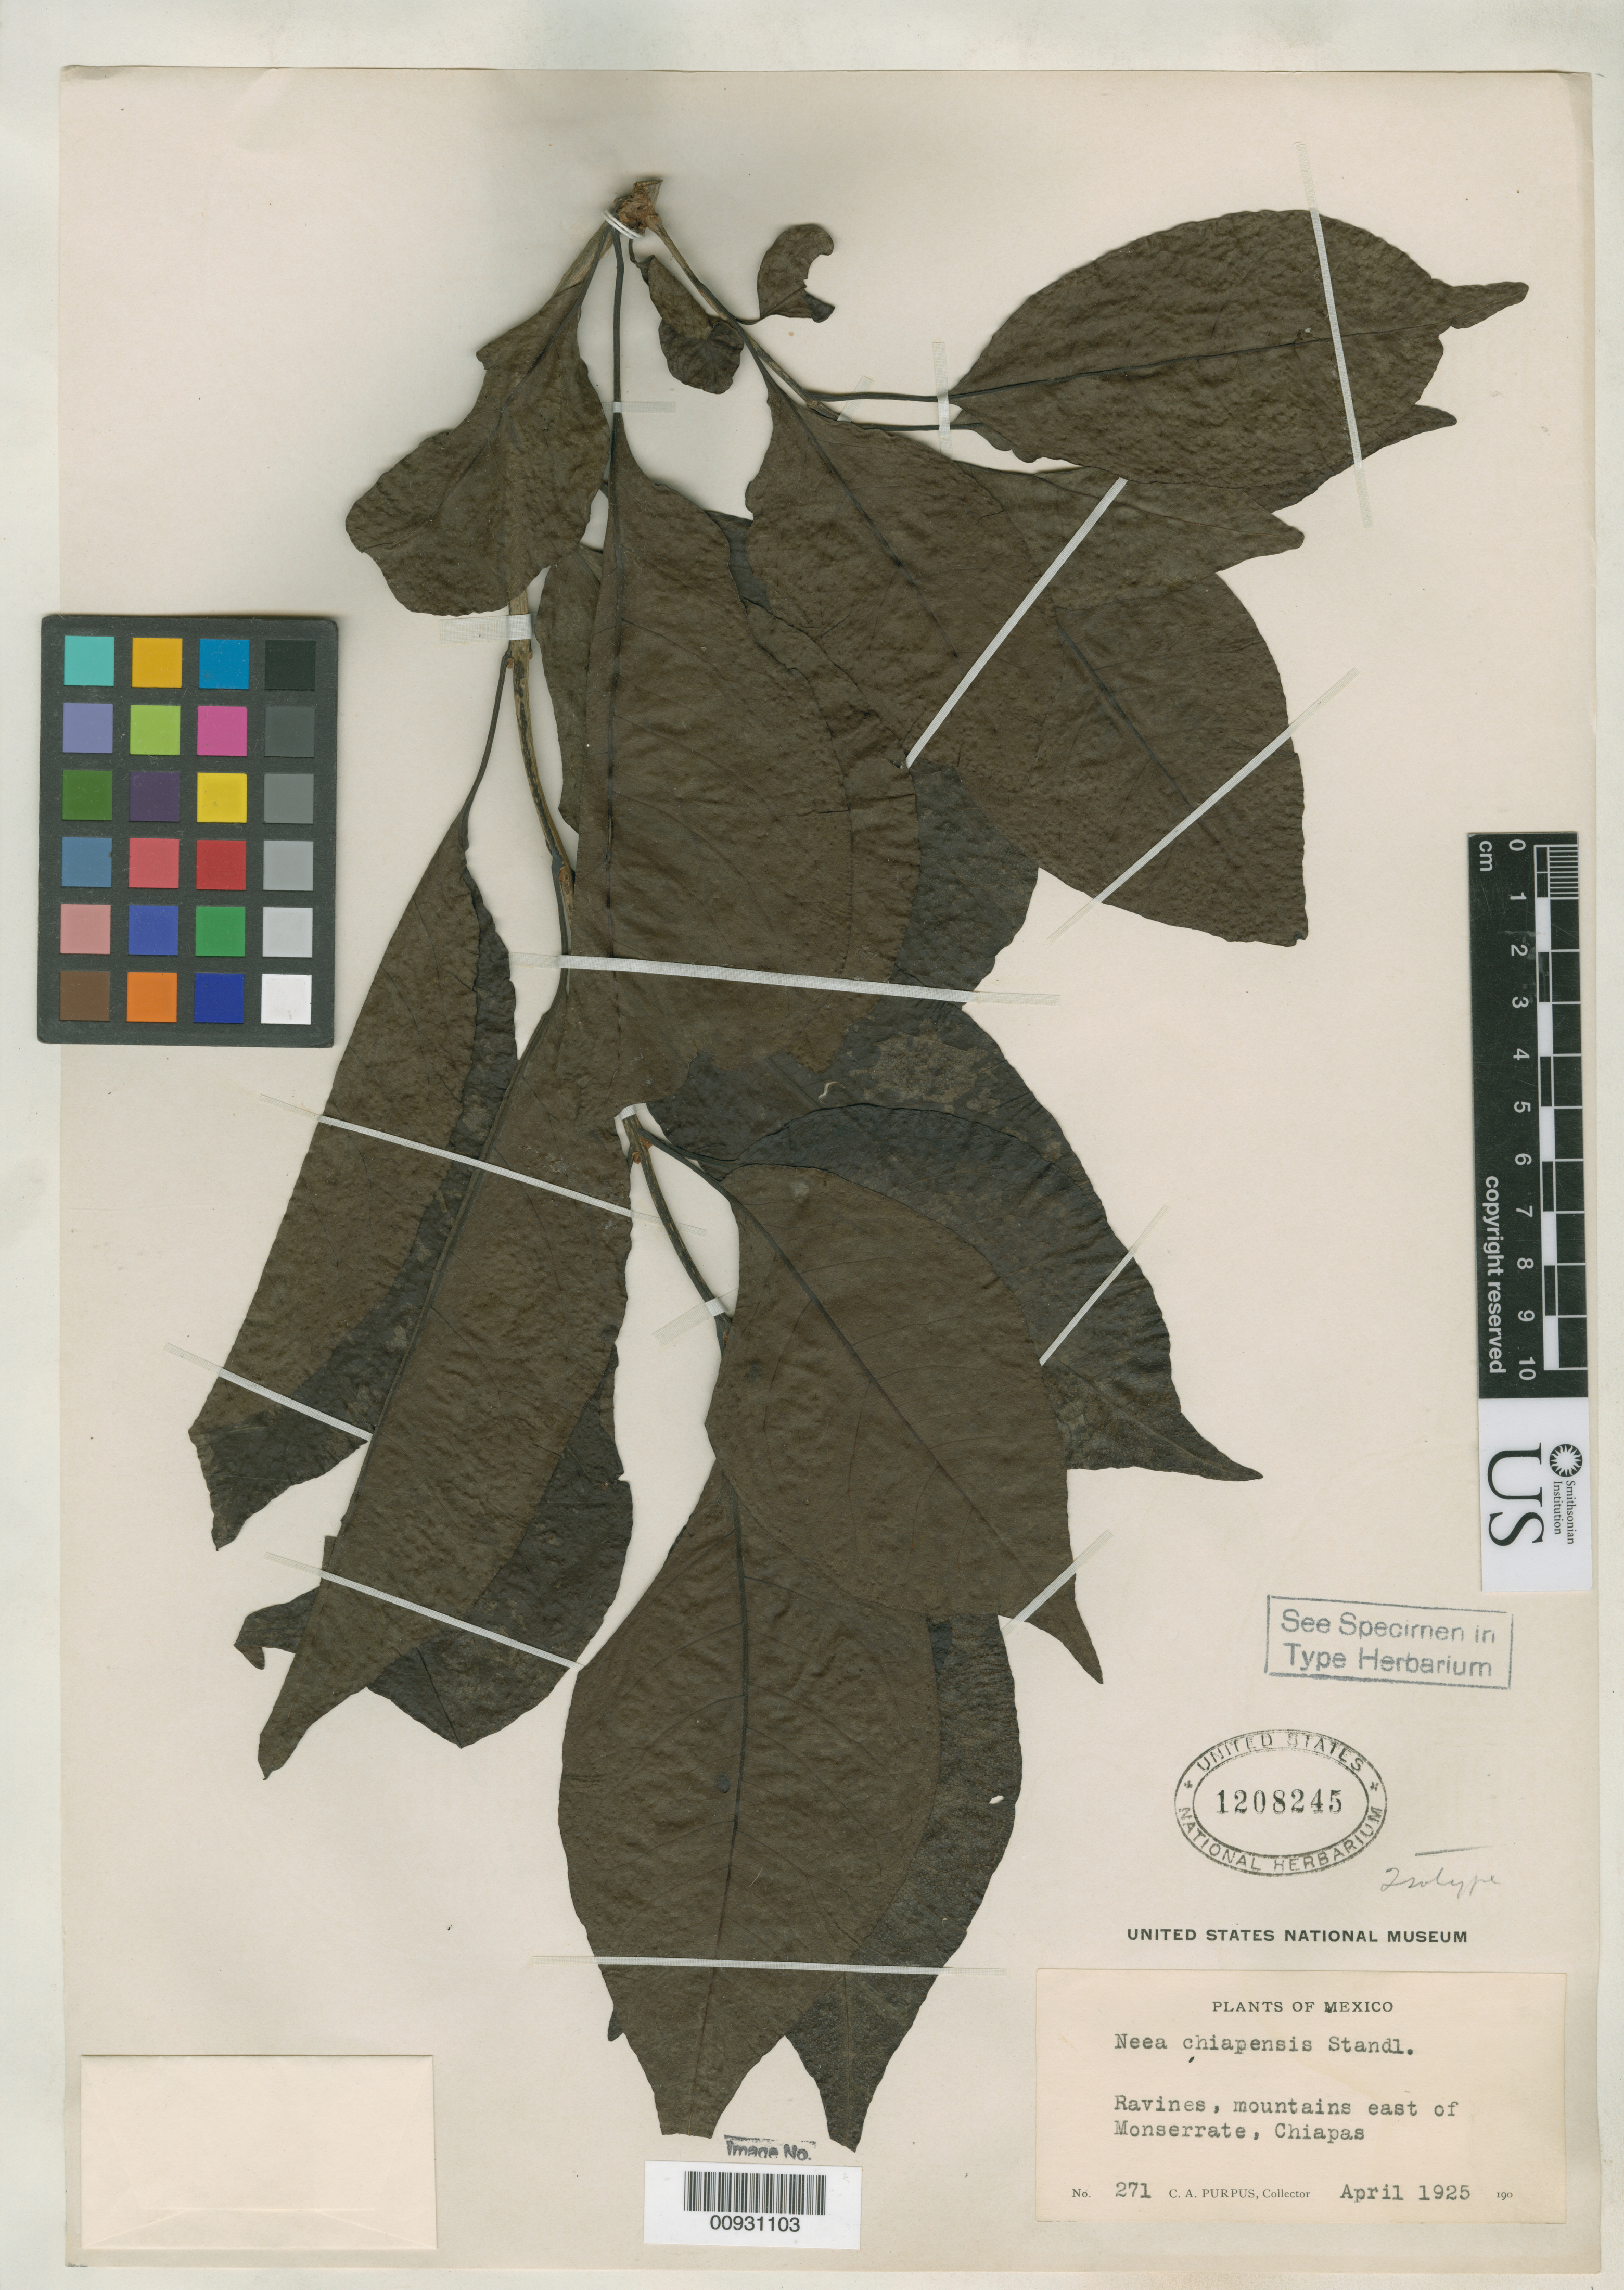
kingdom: Plantae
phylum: Tracheophyta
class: Magnoliopsida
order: Caryophyllales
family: Nyctaginaceae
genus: Neea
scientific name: Neea chiapensis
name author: Standl.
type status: Isotype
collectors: C. A. Purpus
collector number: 271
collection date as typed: Apr 1925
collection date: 1925-04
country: Mexico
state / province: Chiapas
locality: Mountains east of Monserrate.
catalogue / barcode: US 1208245